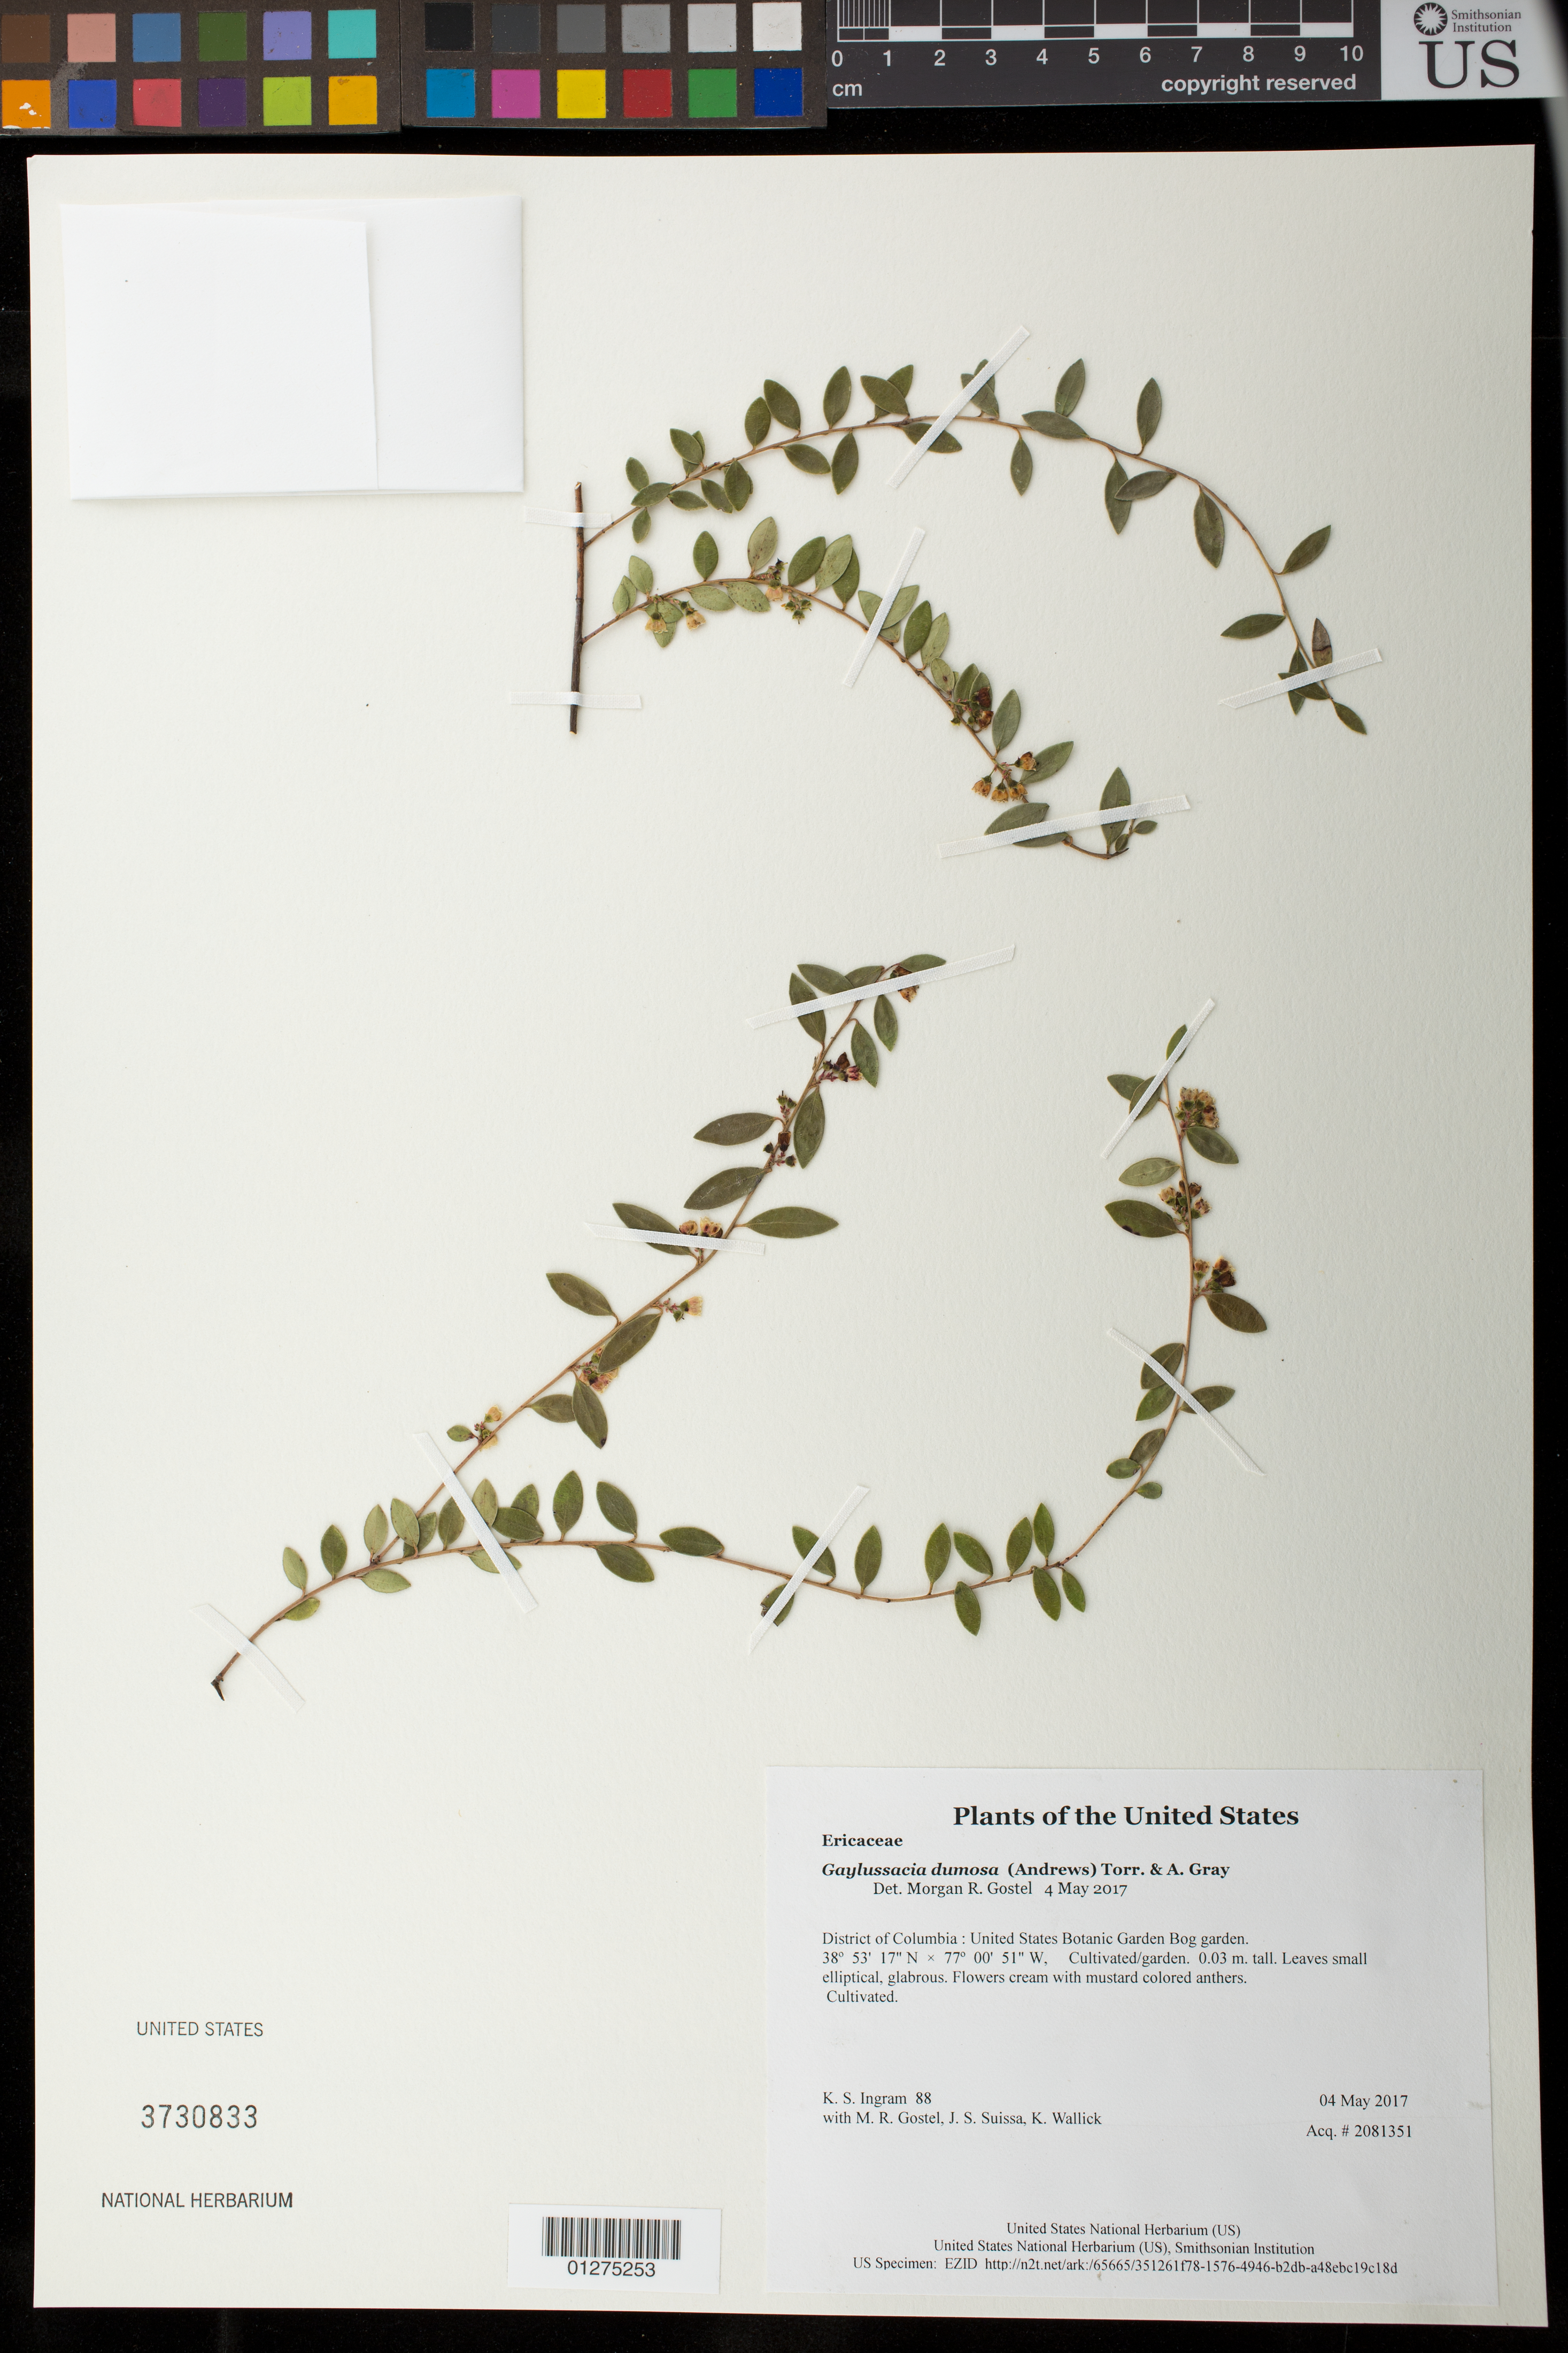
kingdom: Plantae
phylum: Tracheophyta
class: Magnoliopsida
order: Ericales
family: Ericaceae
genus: Gaylussacia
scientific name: Gaylussacia dumosa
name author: (Andrews) Torr. & A. Gray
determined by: Gostel, M. R.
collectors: K. S. Ingram, M. R. Gostel, J. S. Suissa & K. Wallick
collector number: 88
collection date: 2017-05-04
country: United States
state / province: District of Columbia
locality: United States Botanic Garden Bog garden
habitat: Cultivated/garden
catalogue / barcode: US 3730833